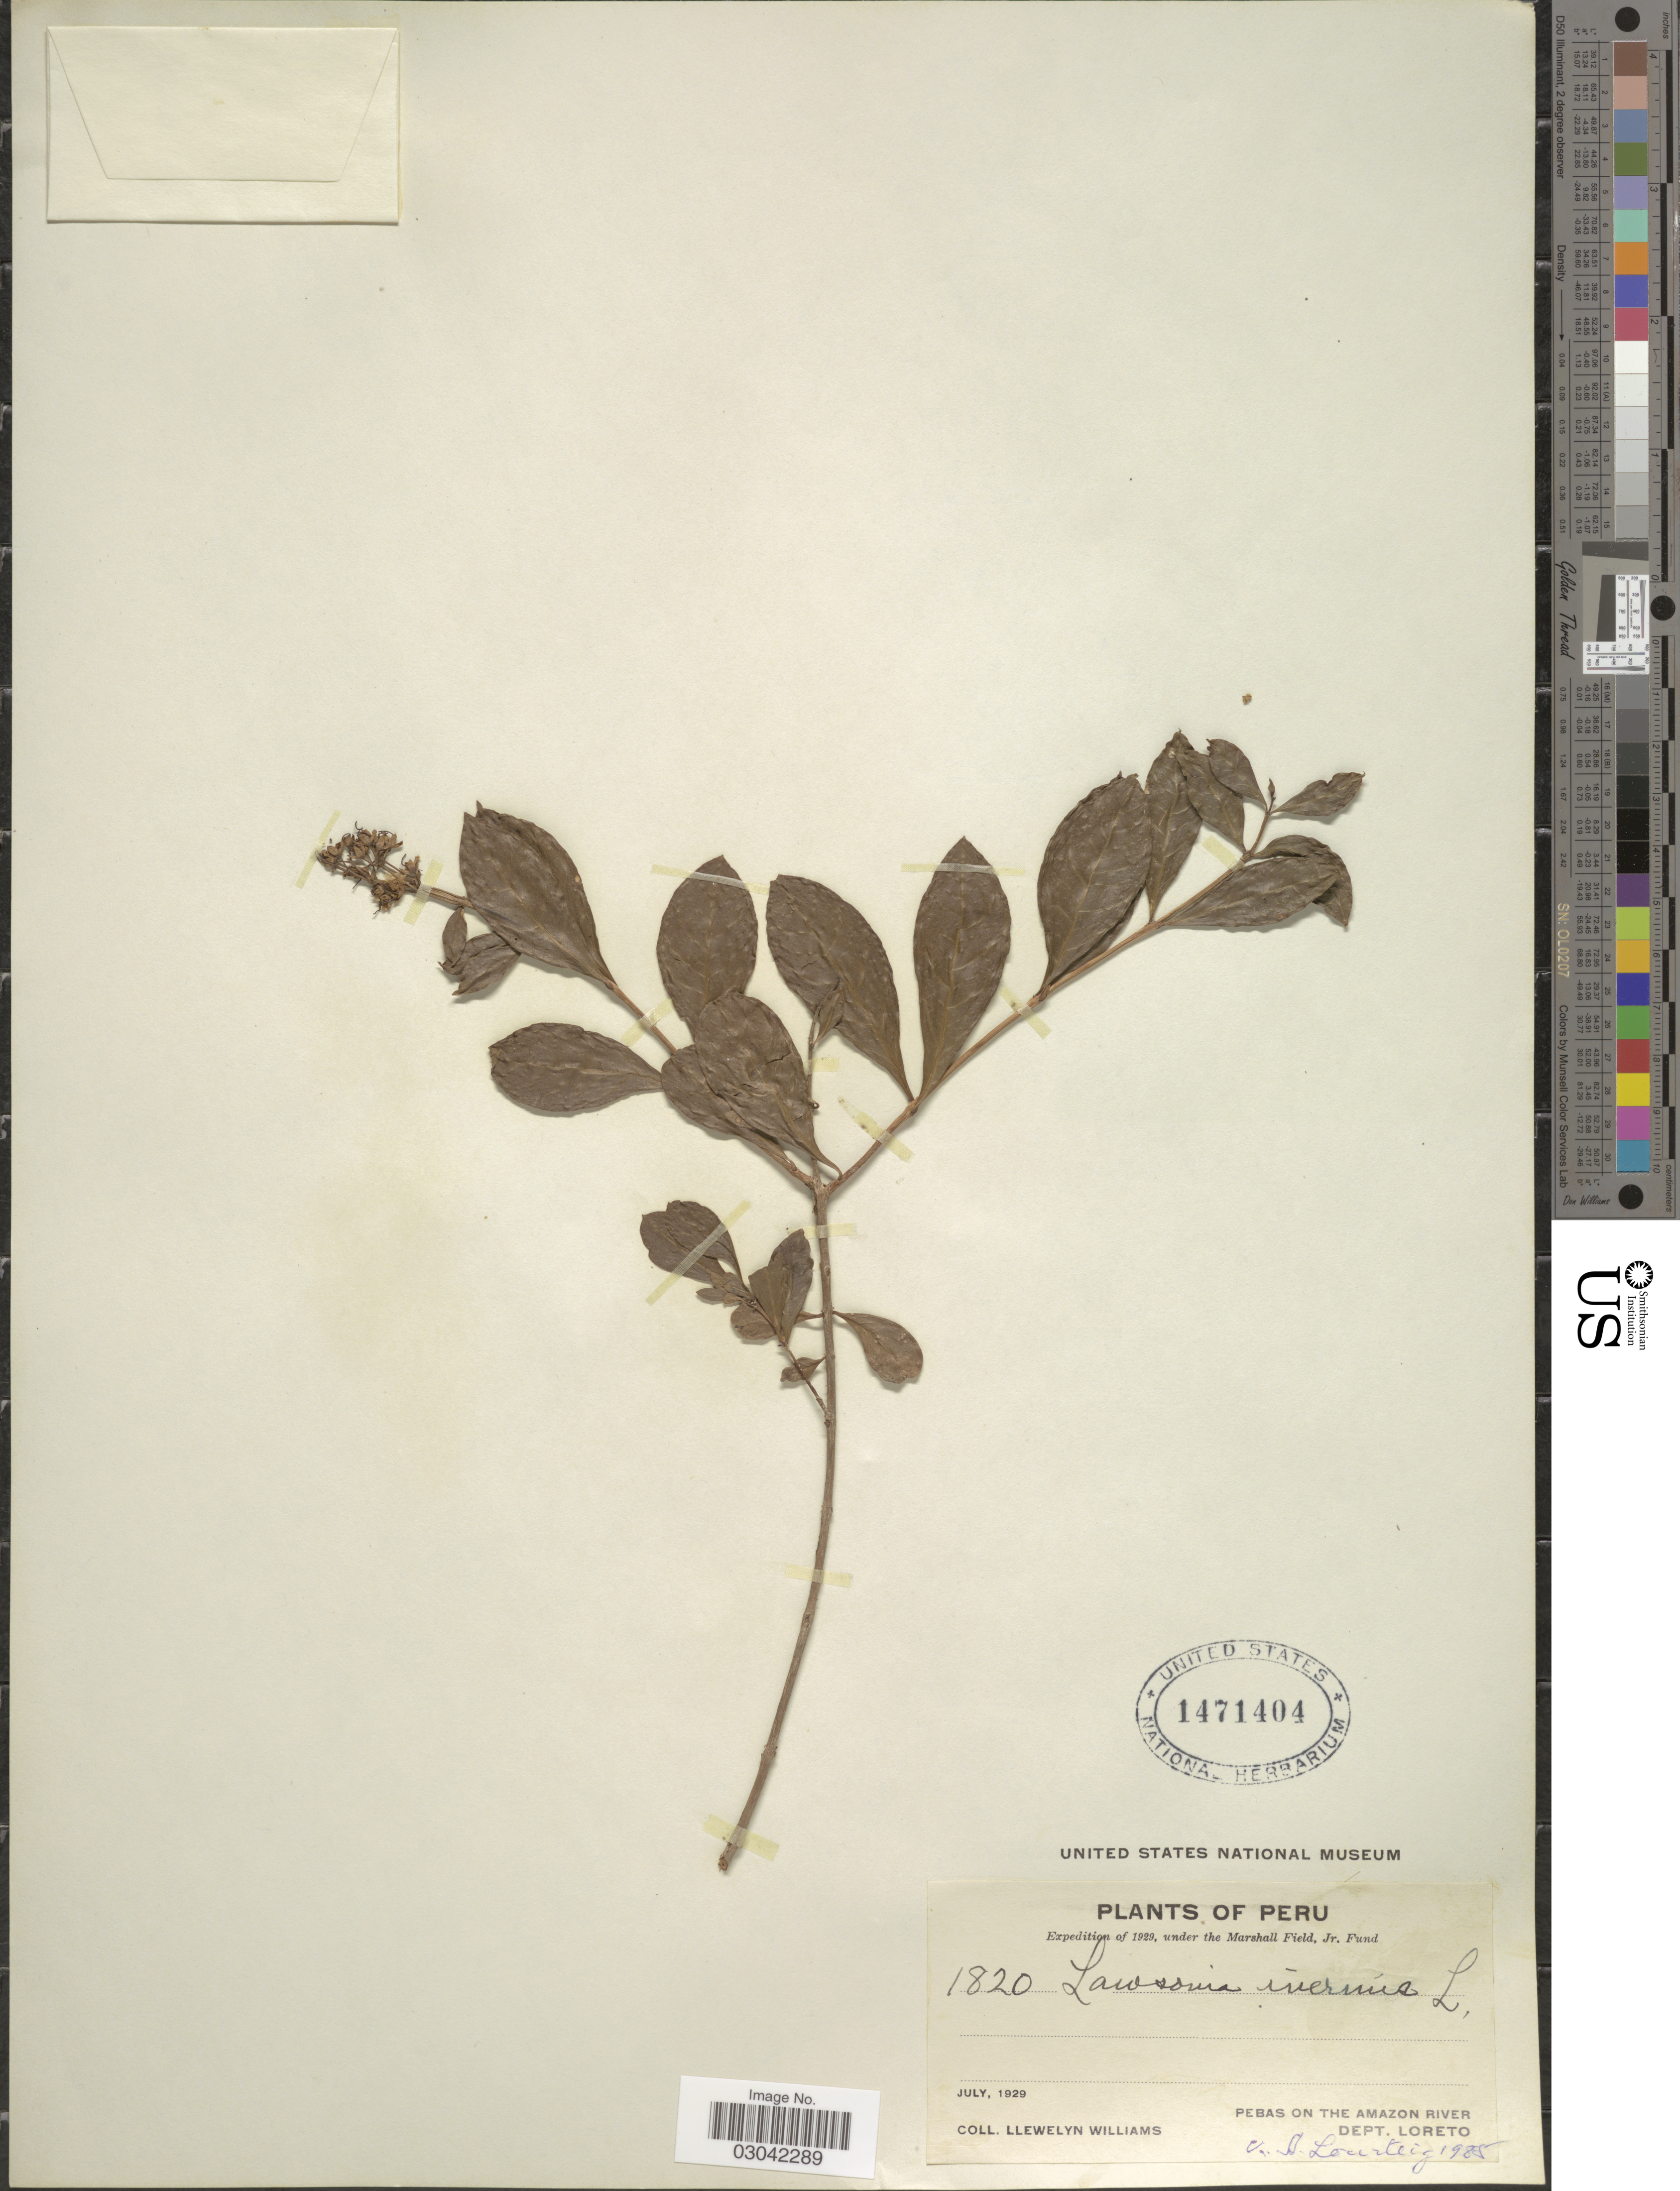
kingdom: Plantae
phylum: Tracheophyta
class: Magnoliopsida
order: Myrtales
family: Lythraceae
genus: Lawsonia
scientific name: Lawsonia inermis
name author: L.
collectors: Ll. Williams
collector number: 1820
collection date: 1929-07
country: Peru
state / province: Loreto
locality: Pebas on the Amazon River, Dept. Loreto.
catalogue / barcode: US 1471404